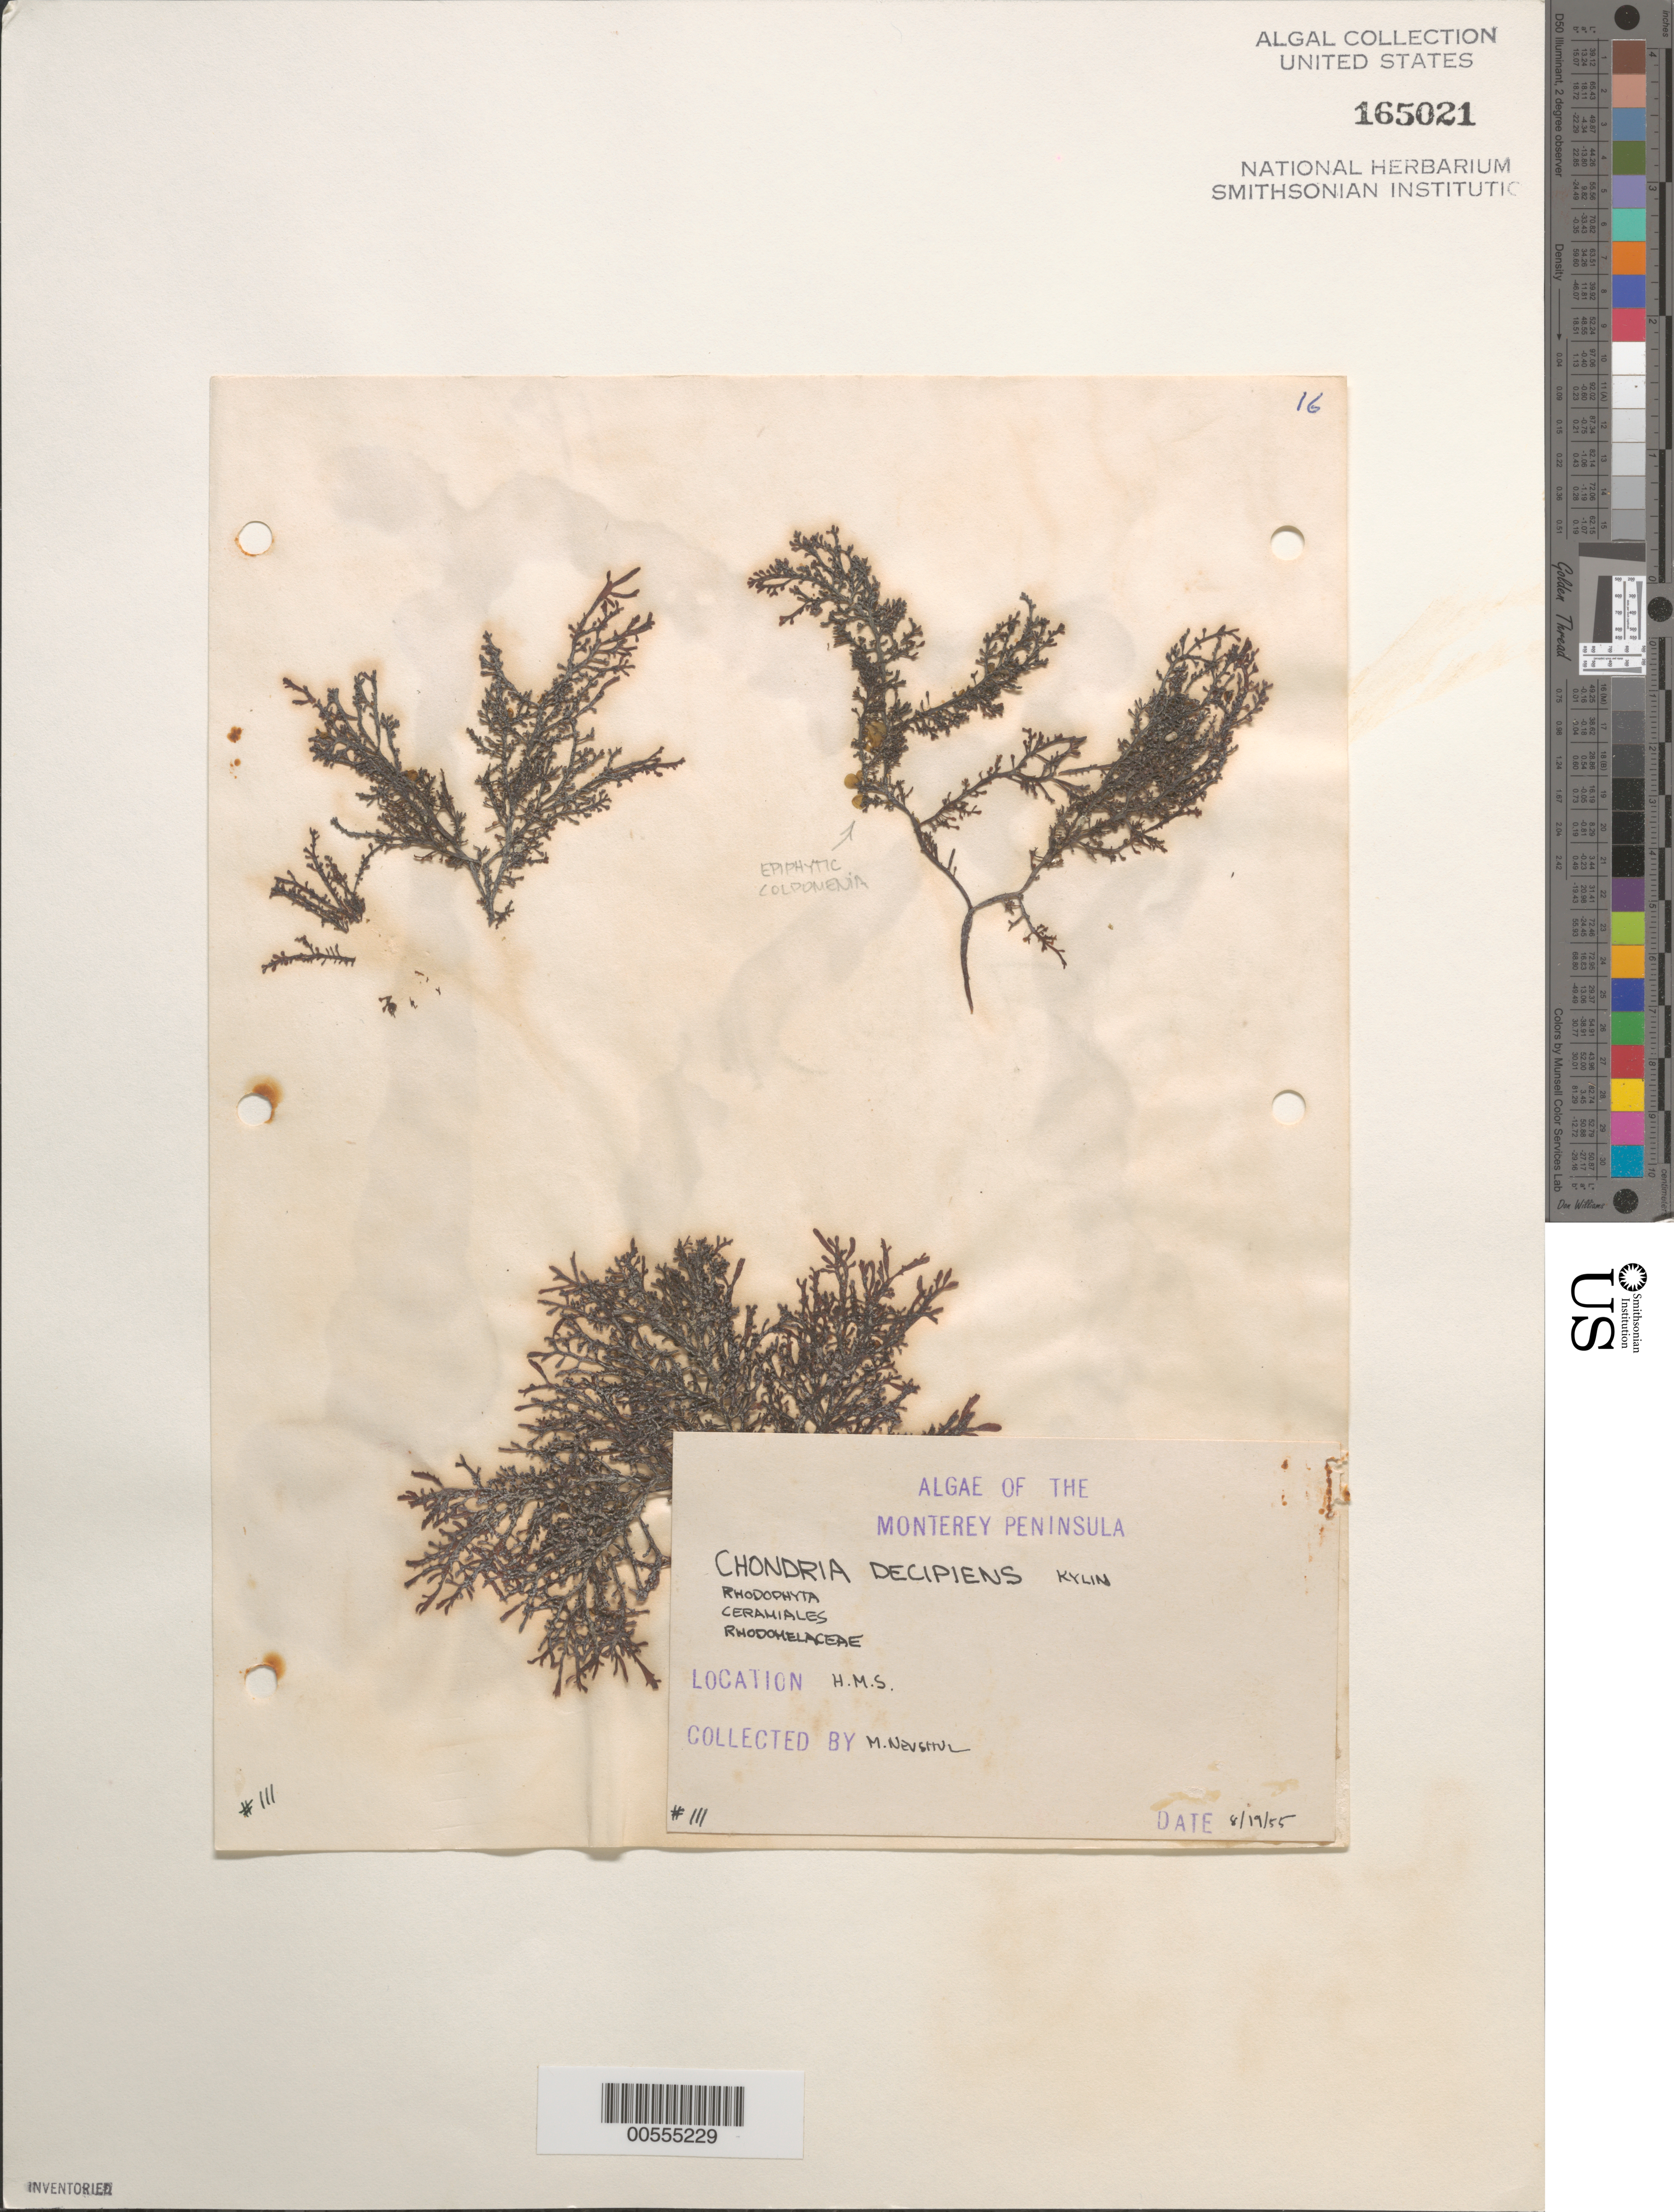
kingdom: Plantae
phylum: Rhodophyta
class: Florideophyceae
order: Ceramiales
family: Rhodomelaceae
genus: Chondria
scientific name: Chondria decipiens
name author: Kylin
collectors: M. Neushul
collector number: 111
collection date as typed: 19 Aug 1955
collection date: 1955-08-19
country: United States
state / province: California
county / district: Monterey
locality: Pacific Grove, Hopkins Marine Station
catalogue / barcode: US 165021